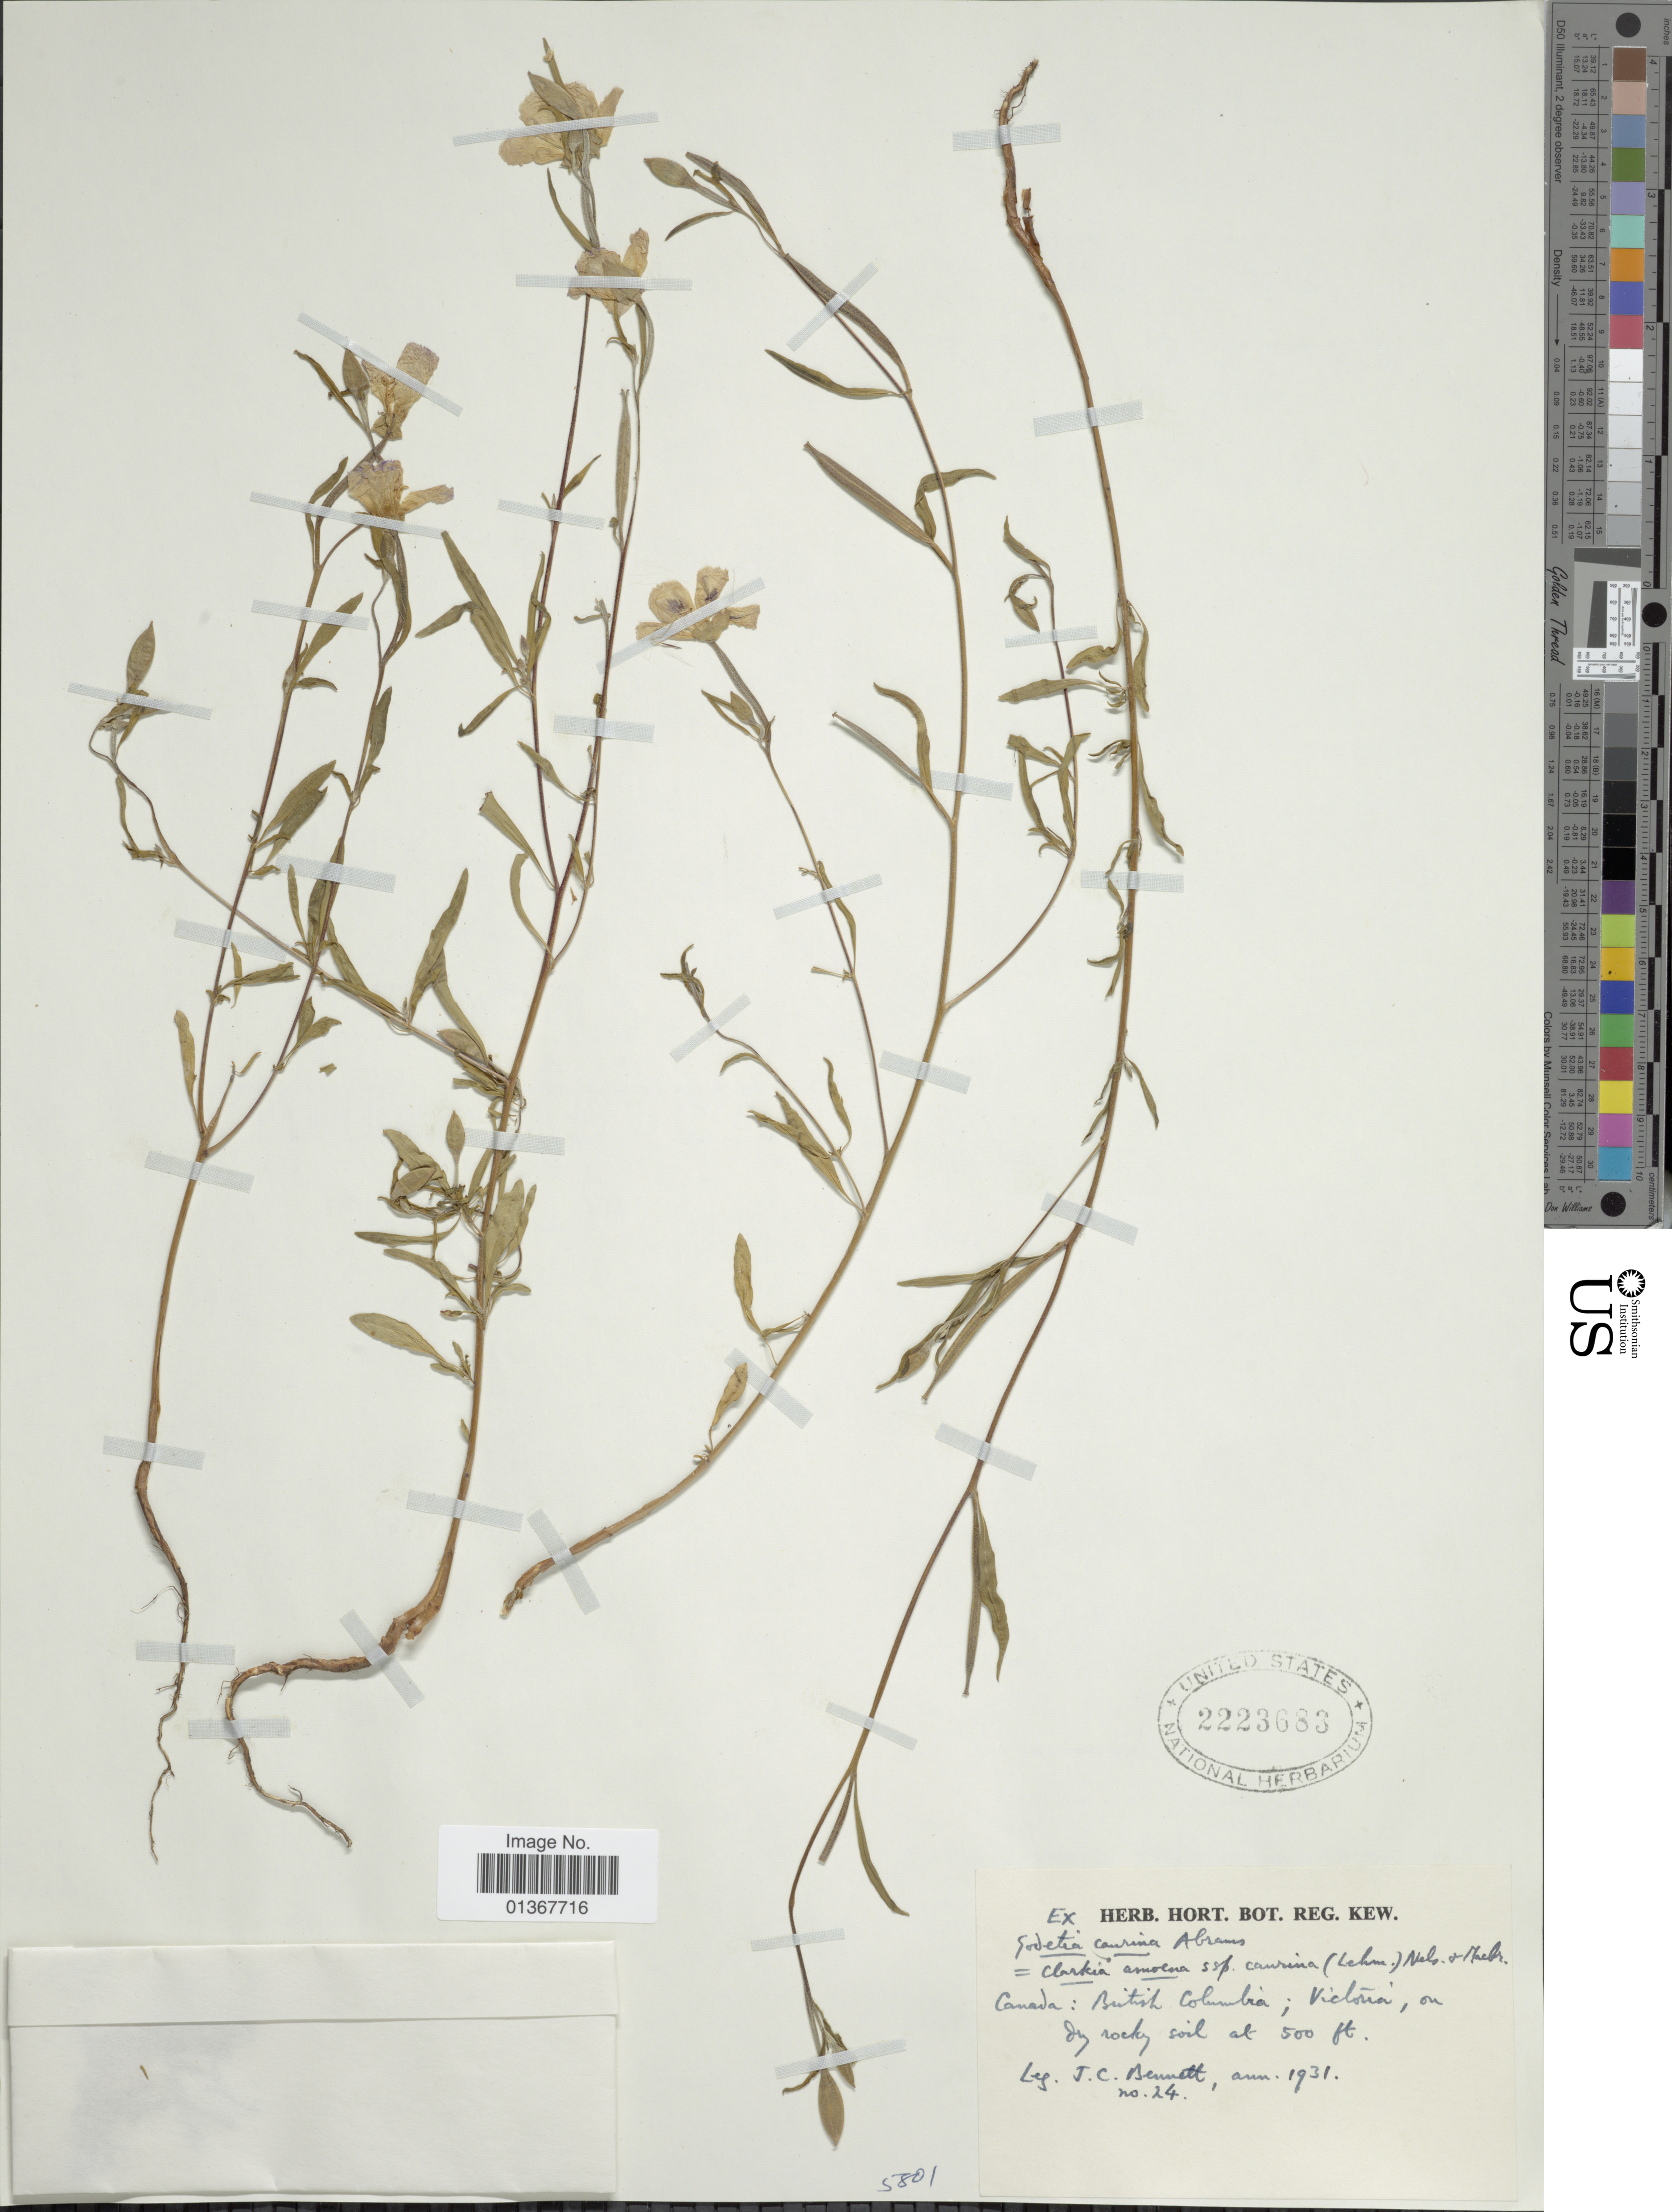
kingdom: Plantae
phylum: Tracheophyta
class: Magnoliopsida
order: Myrtales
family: Onagraceae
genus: Clarkia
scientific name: Clarkia amoena subsp. caurina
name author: (Abrams) F. H. Lewis & M.E. Lewis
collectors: J. Bennett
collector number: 24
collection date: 1931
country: Canada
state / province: British Columbia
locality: Victoria.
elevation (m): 152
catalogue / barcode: US 2223683